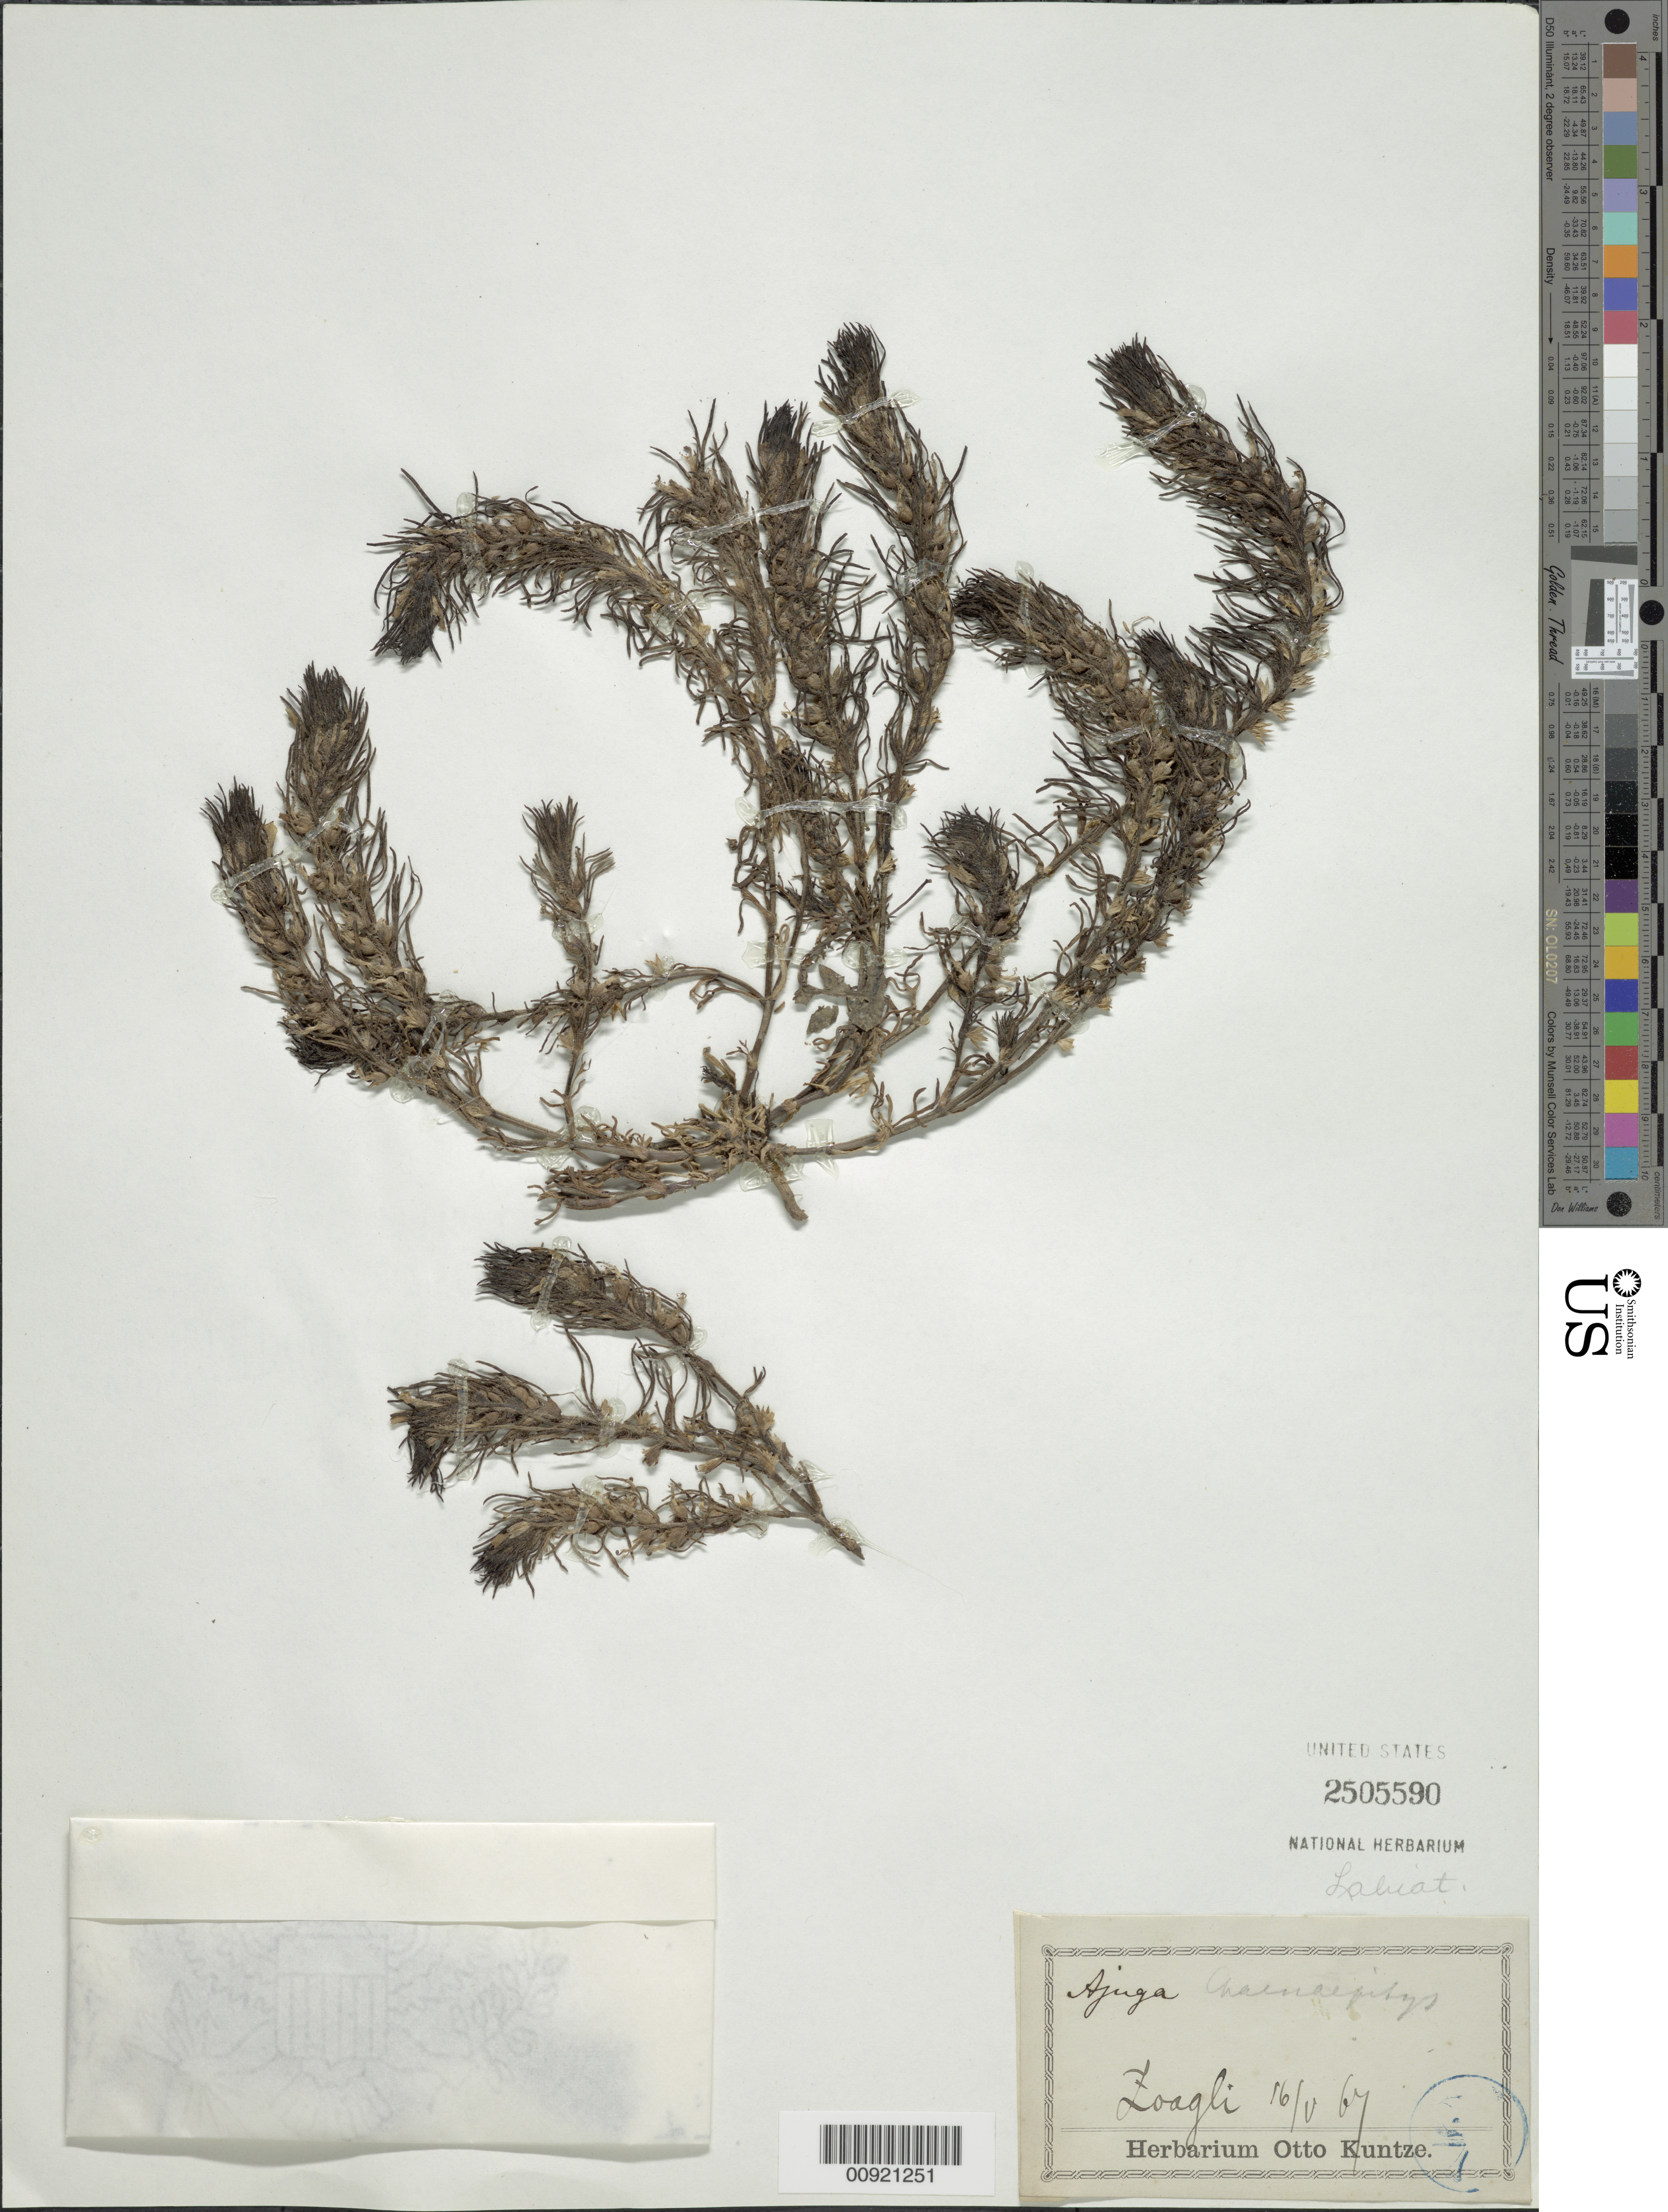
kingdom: Plantae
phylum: Tracheophyta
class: Magnoliopsida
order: Lamiales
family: Lamiaceae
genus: Ajuga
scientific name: Ajuga chamaepitys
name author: (L.) Schreb.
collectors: C.E.O. Kuntze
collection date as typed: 16 May 1867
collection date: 1867-05-16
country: Italy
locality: Zoagli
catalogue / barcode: US 2505590